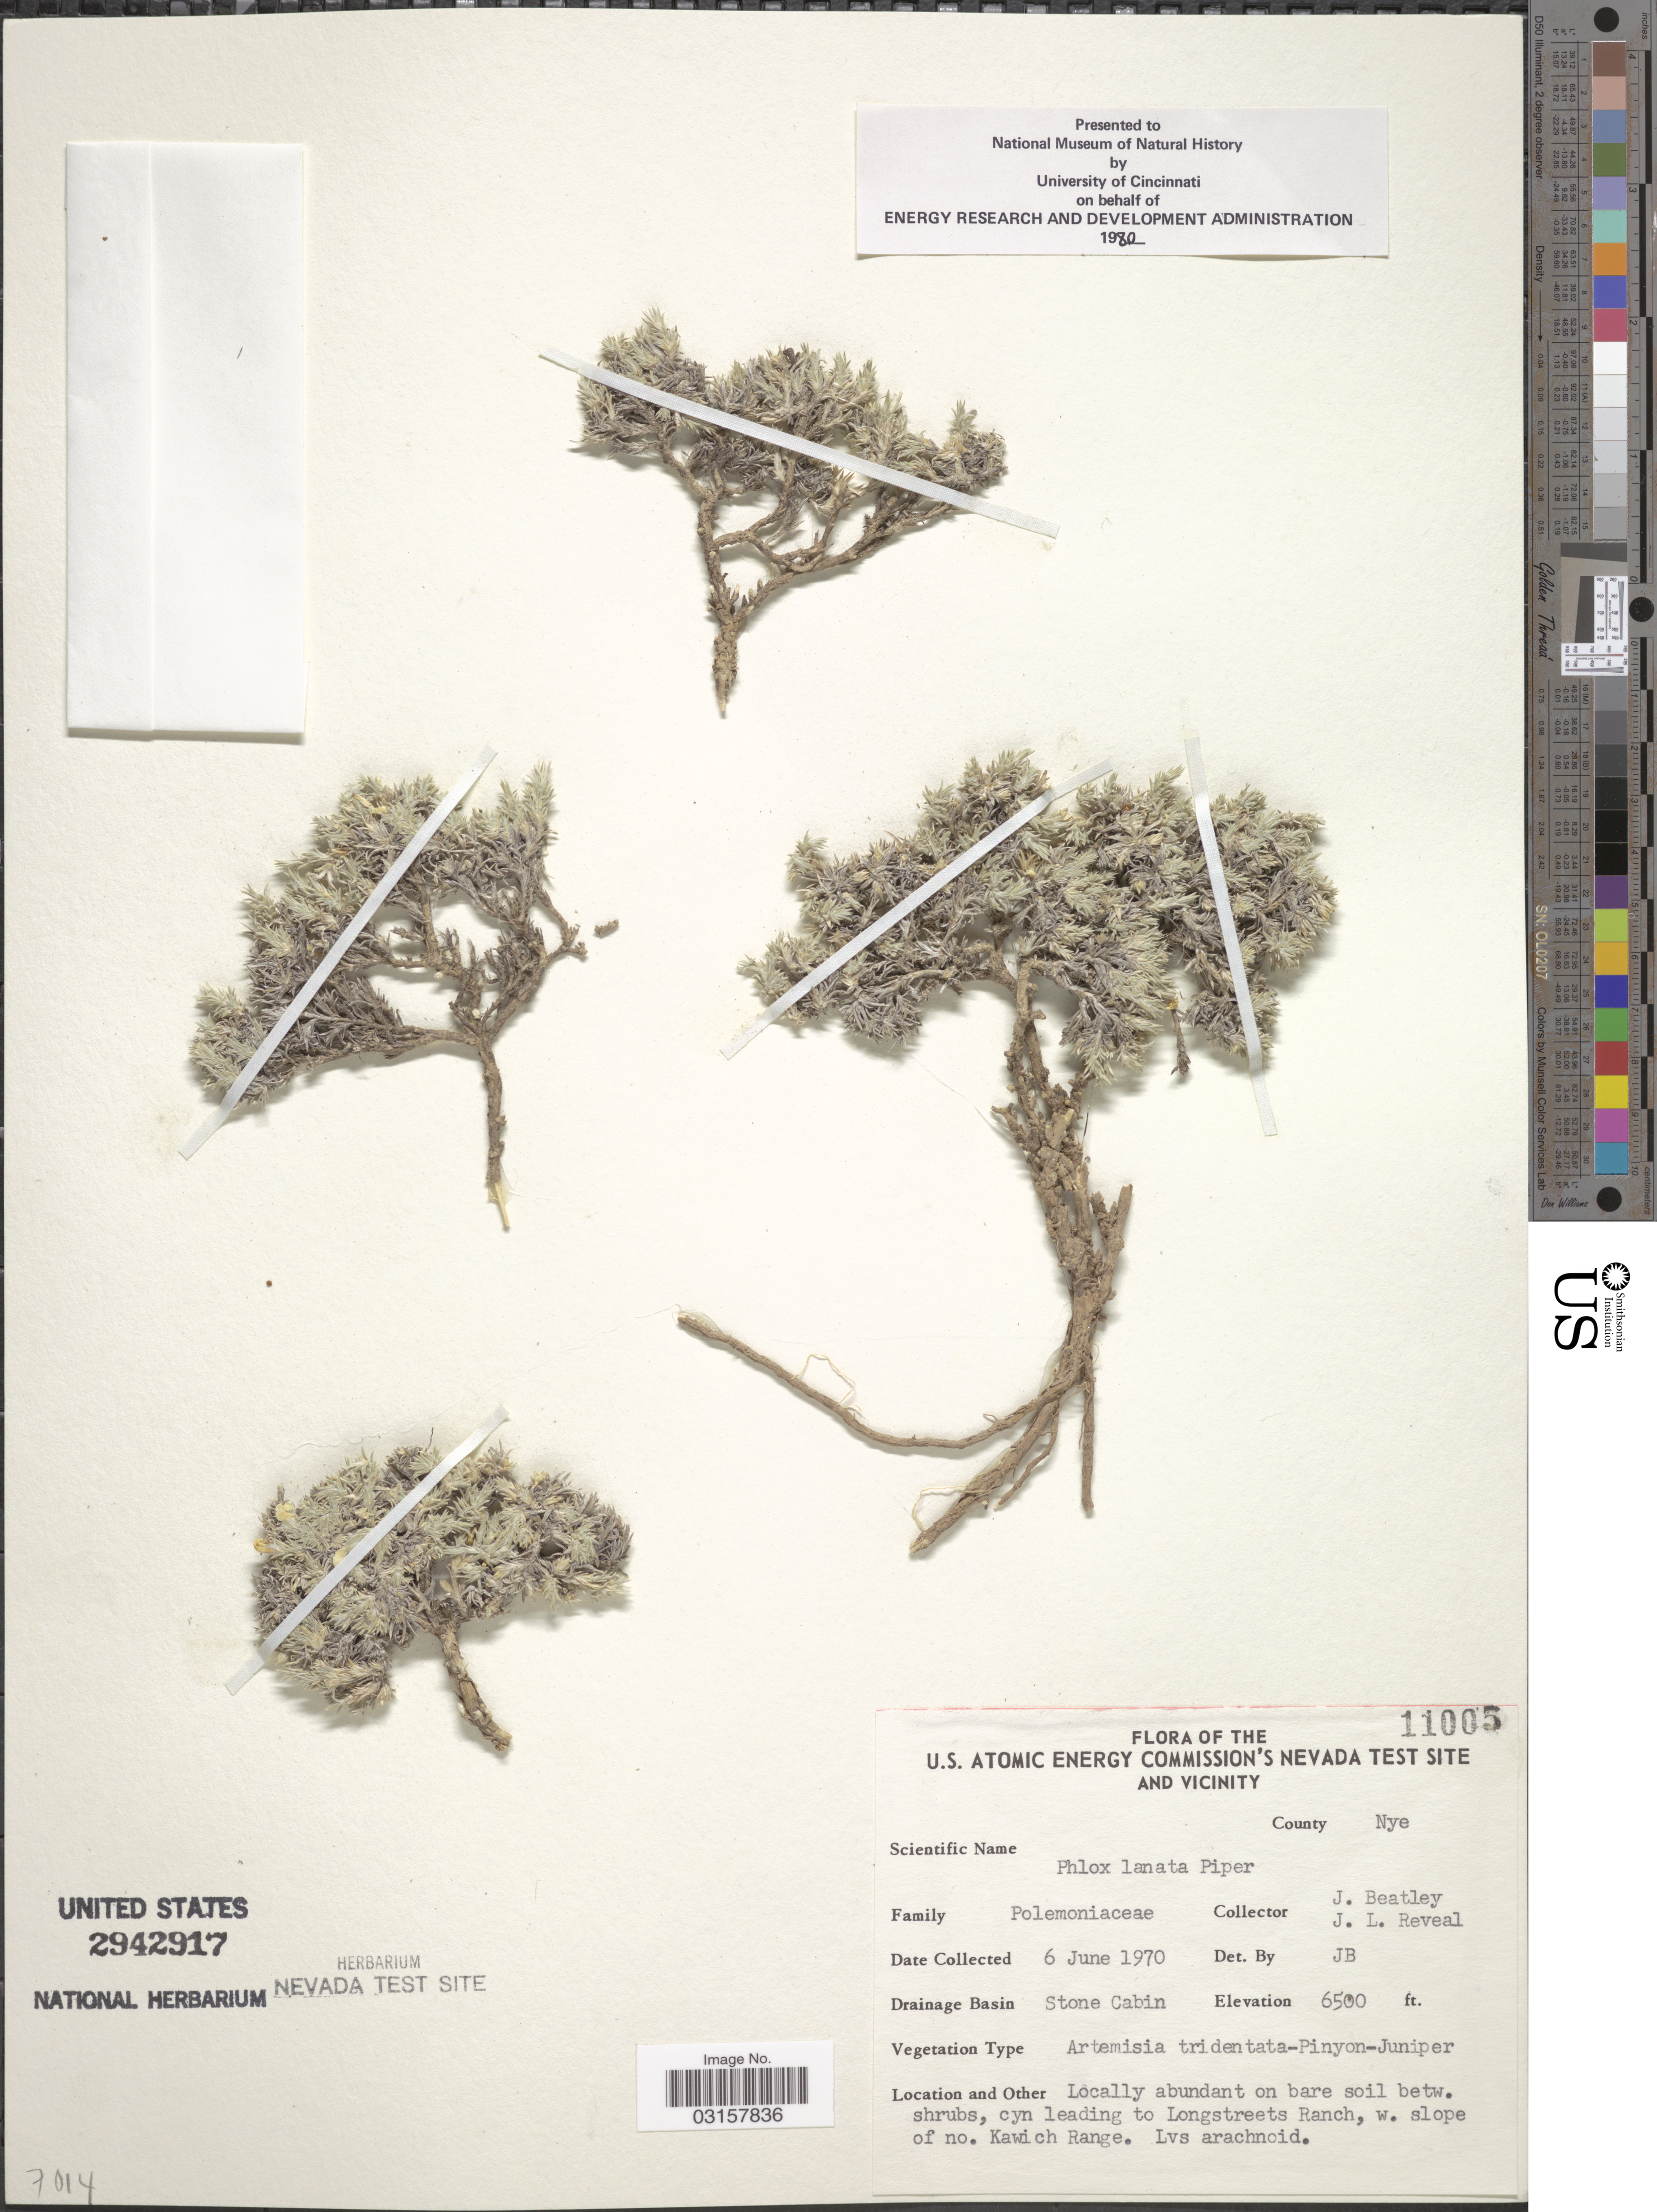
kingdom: Plantae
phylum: Tracheophyta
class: Magnoliopsida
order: Ericales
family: Polemoniaceae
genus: Phlox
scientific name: Phlox hoodii subsp. canescens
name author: (Torr. & A. Gray) Wherry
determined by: Mayfield, M. H.; Ferguson, C. J.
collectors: J. C. Beatley & J. L. Reveal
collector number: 11005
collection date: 1970-06-06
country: United States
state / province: Nevada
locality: The U.S. Atomic Energy Commision's Nevada Test Site and Vicinity. County Nye. Drainage Basin Stone Cabin, cyn leading to Longstreets Ranch, w. slope of no. Kawich Range.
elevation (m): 1981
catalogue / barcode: US 2942917